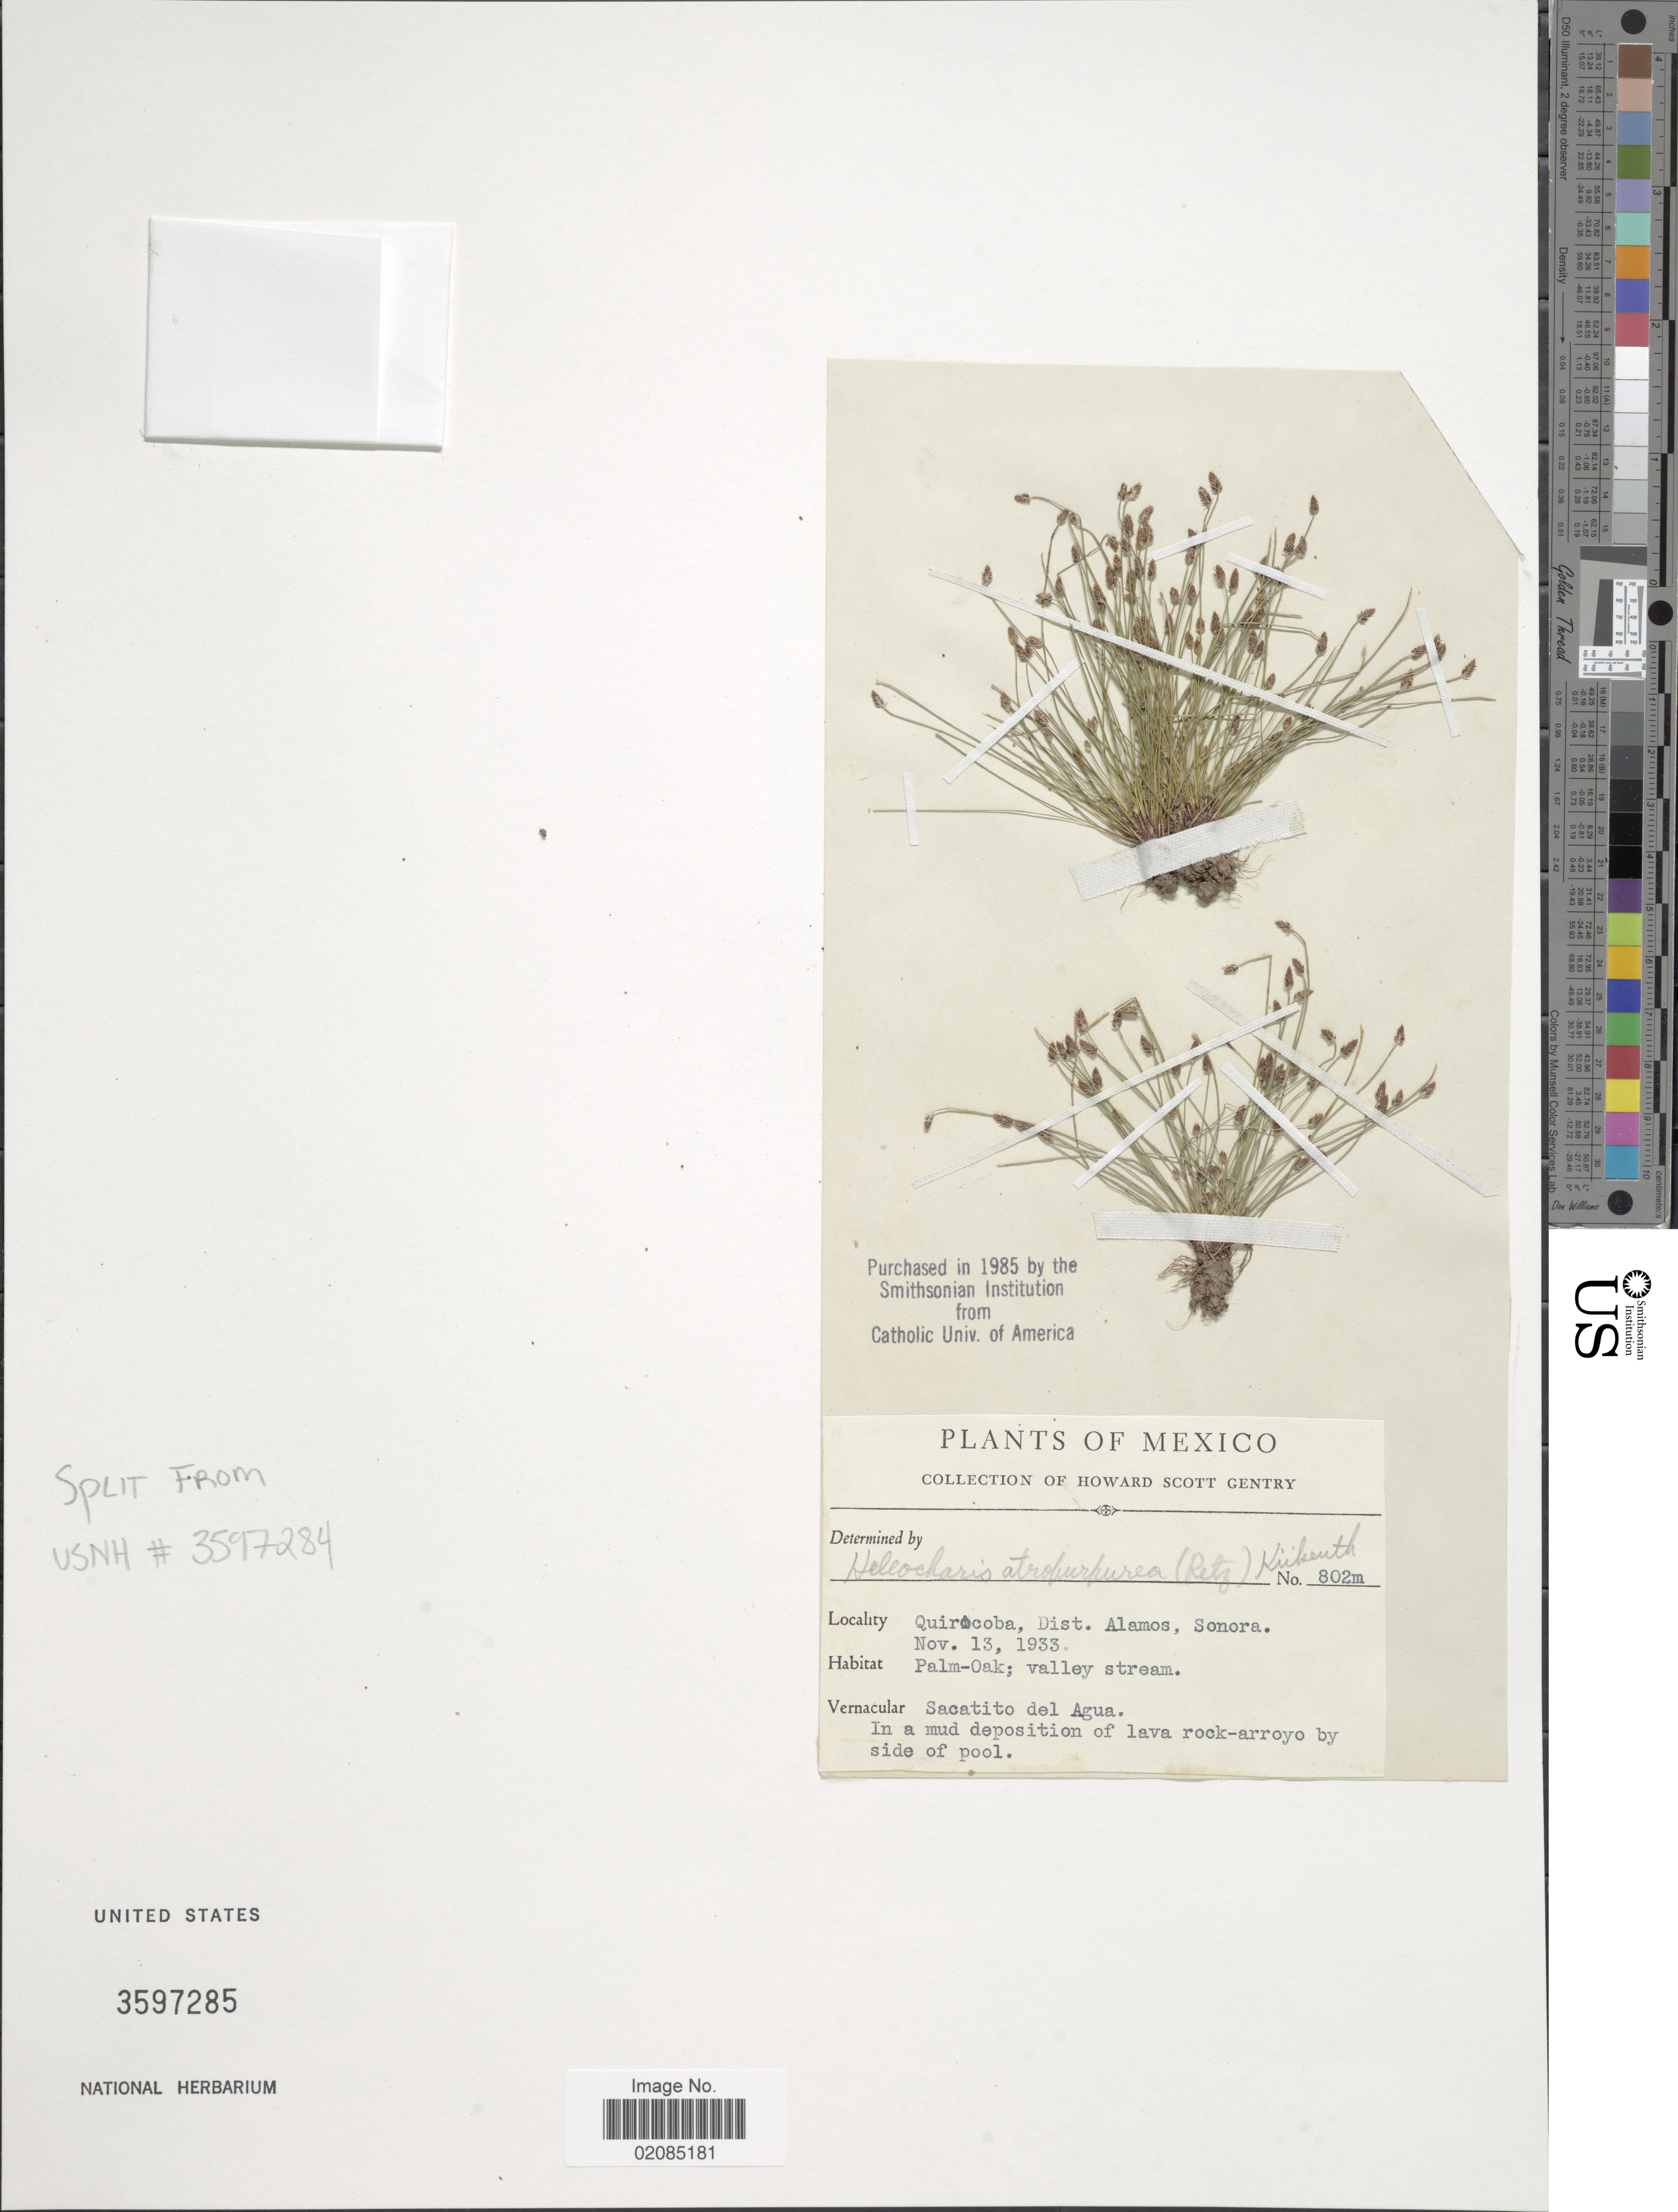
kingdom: Plantae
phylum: Tracheophyta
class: Liliopsida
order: Poales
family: Cyperaceae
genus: Eleocharis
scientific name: Eleocharis atropurpurea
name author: (Retz.) J. Presl & C. Presl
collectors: H. S. Gentry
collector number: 802M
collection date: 1933-11-13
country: Mexico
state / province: Sonora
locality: Quirocoba. Dist. Alamos, Sonora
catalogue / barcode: US 3597285